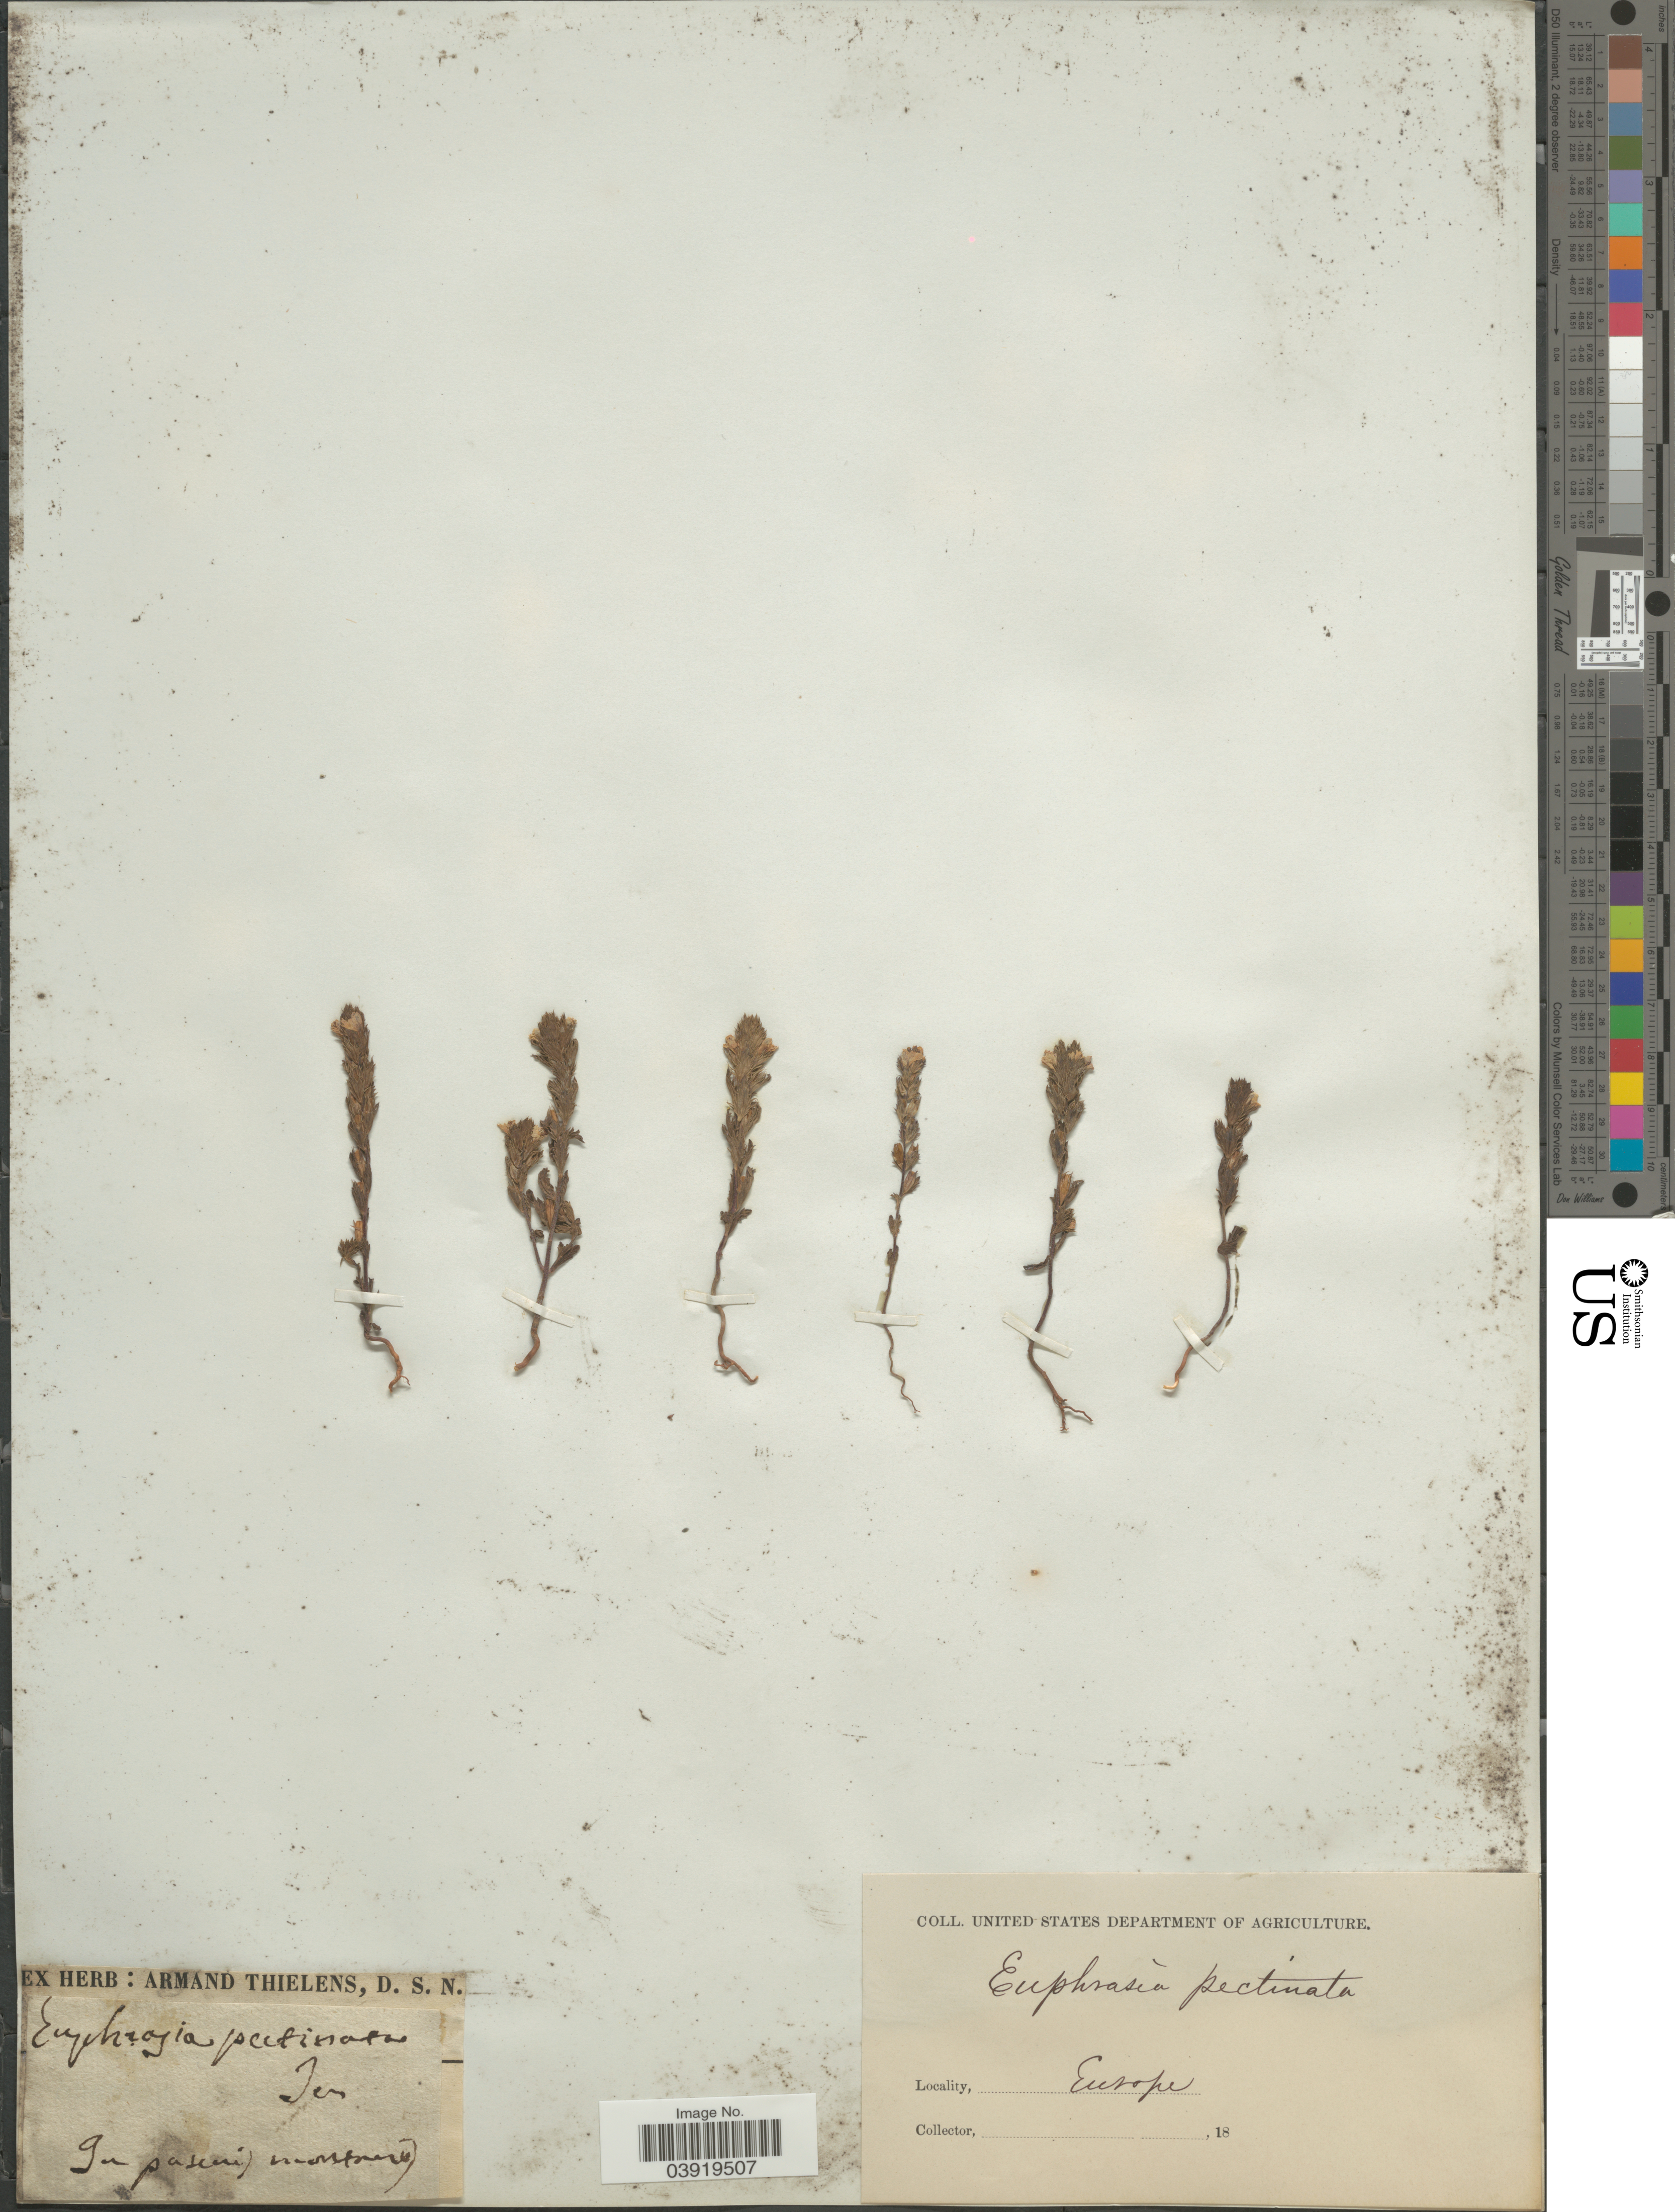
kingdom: Plantae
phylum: Tracheophyta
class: Magnoliopsida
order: Lamiales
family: Orobanchaceae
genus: Euphrasia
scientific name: Euphrasia pectinata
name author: Ten.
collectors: ex herb. Armand Thielens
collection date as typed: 18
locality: Europe. Ter. In [interpreted] pasini [interpreted] monstnerd [interpreted].